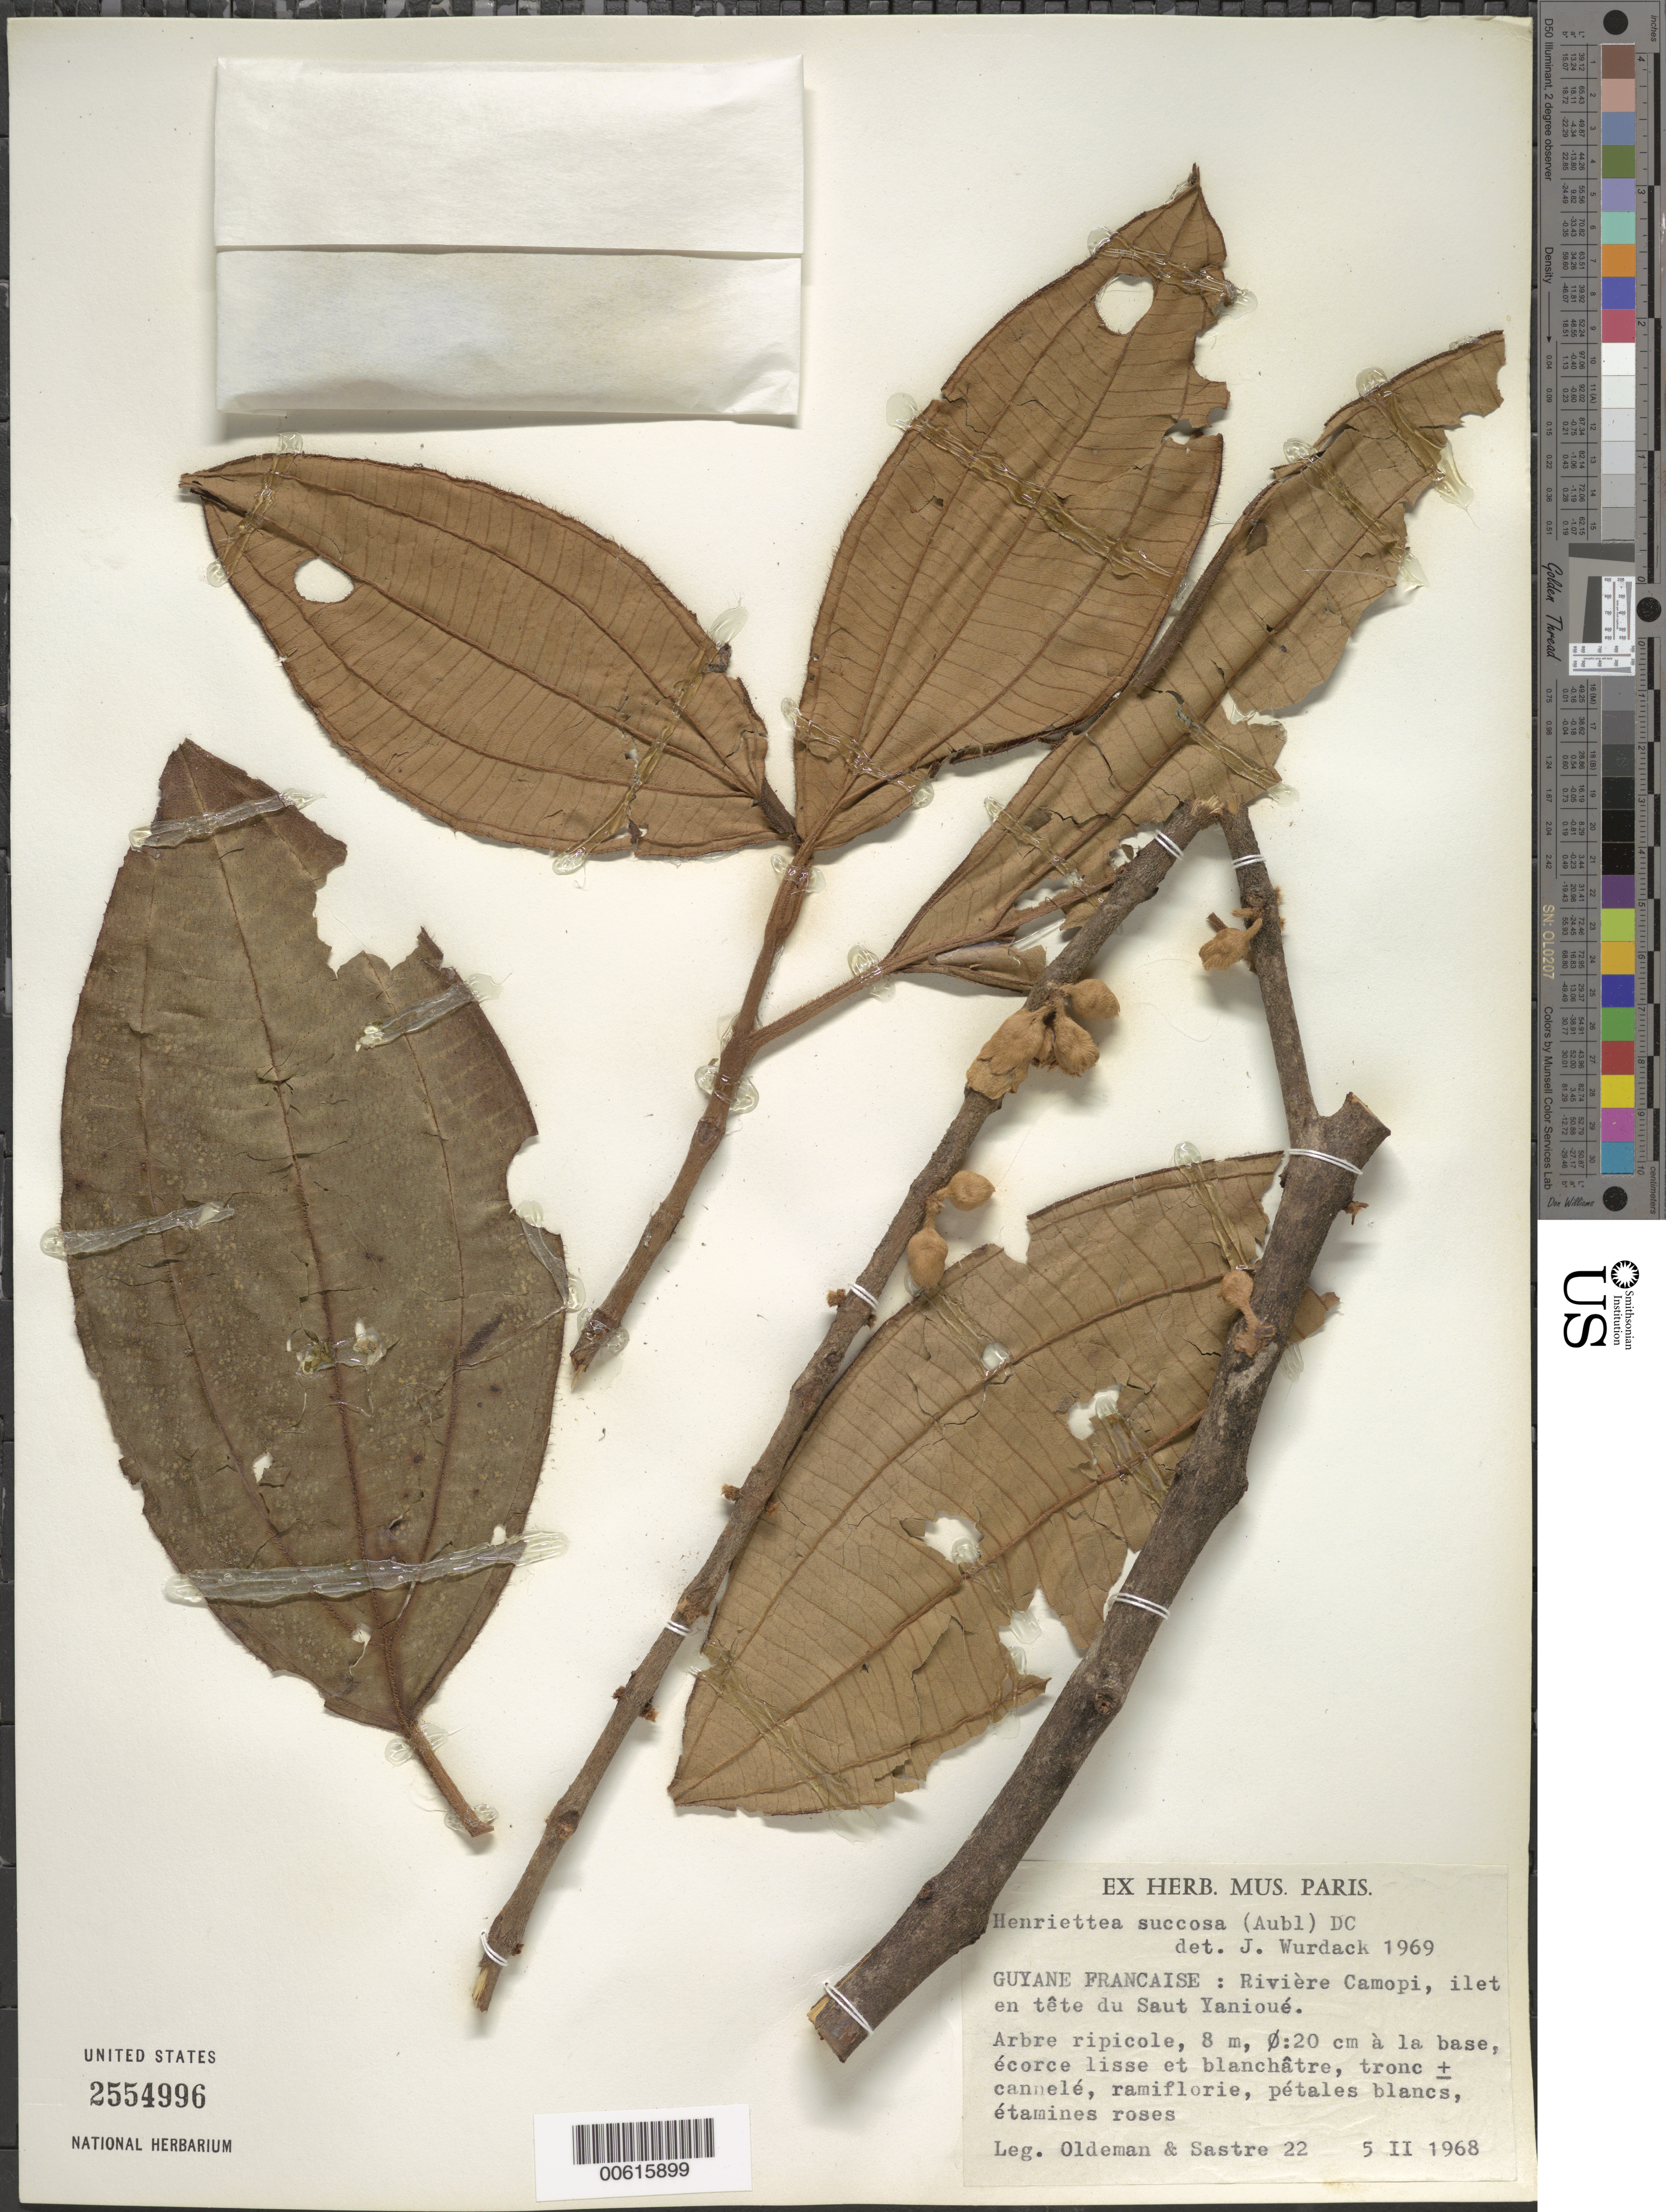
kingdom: Plantae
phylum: Tracheophyta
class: Magnoliopsida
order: Myrtales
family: Melastomataceae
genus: Henriettea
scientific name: Henriettea succosa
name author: (Aubl.) DC.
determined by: Wurdack, John J., (US), US (UNITED STATES)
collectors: R. Oldeman & C. H. L. Sastre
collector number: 22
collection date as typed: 5-Feb-68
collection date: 1968-02-05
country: French Guiana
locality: Camopi R., Saut Yanioué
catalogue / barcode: US 2554996